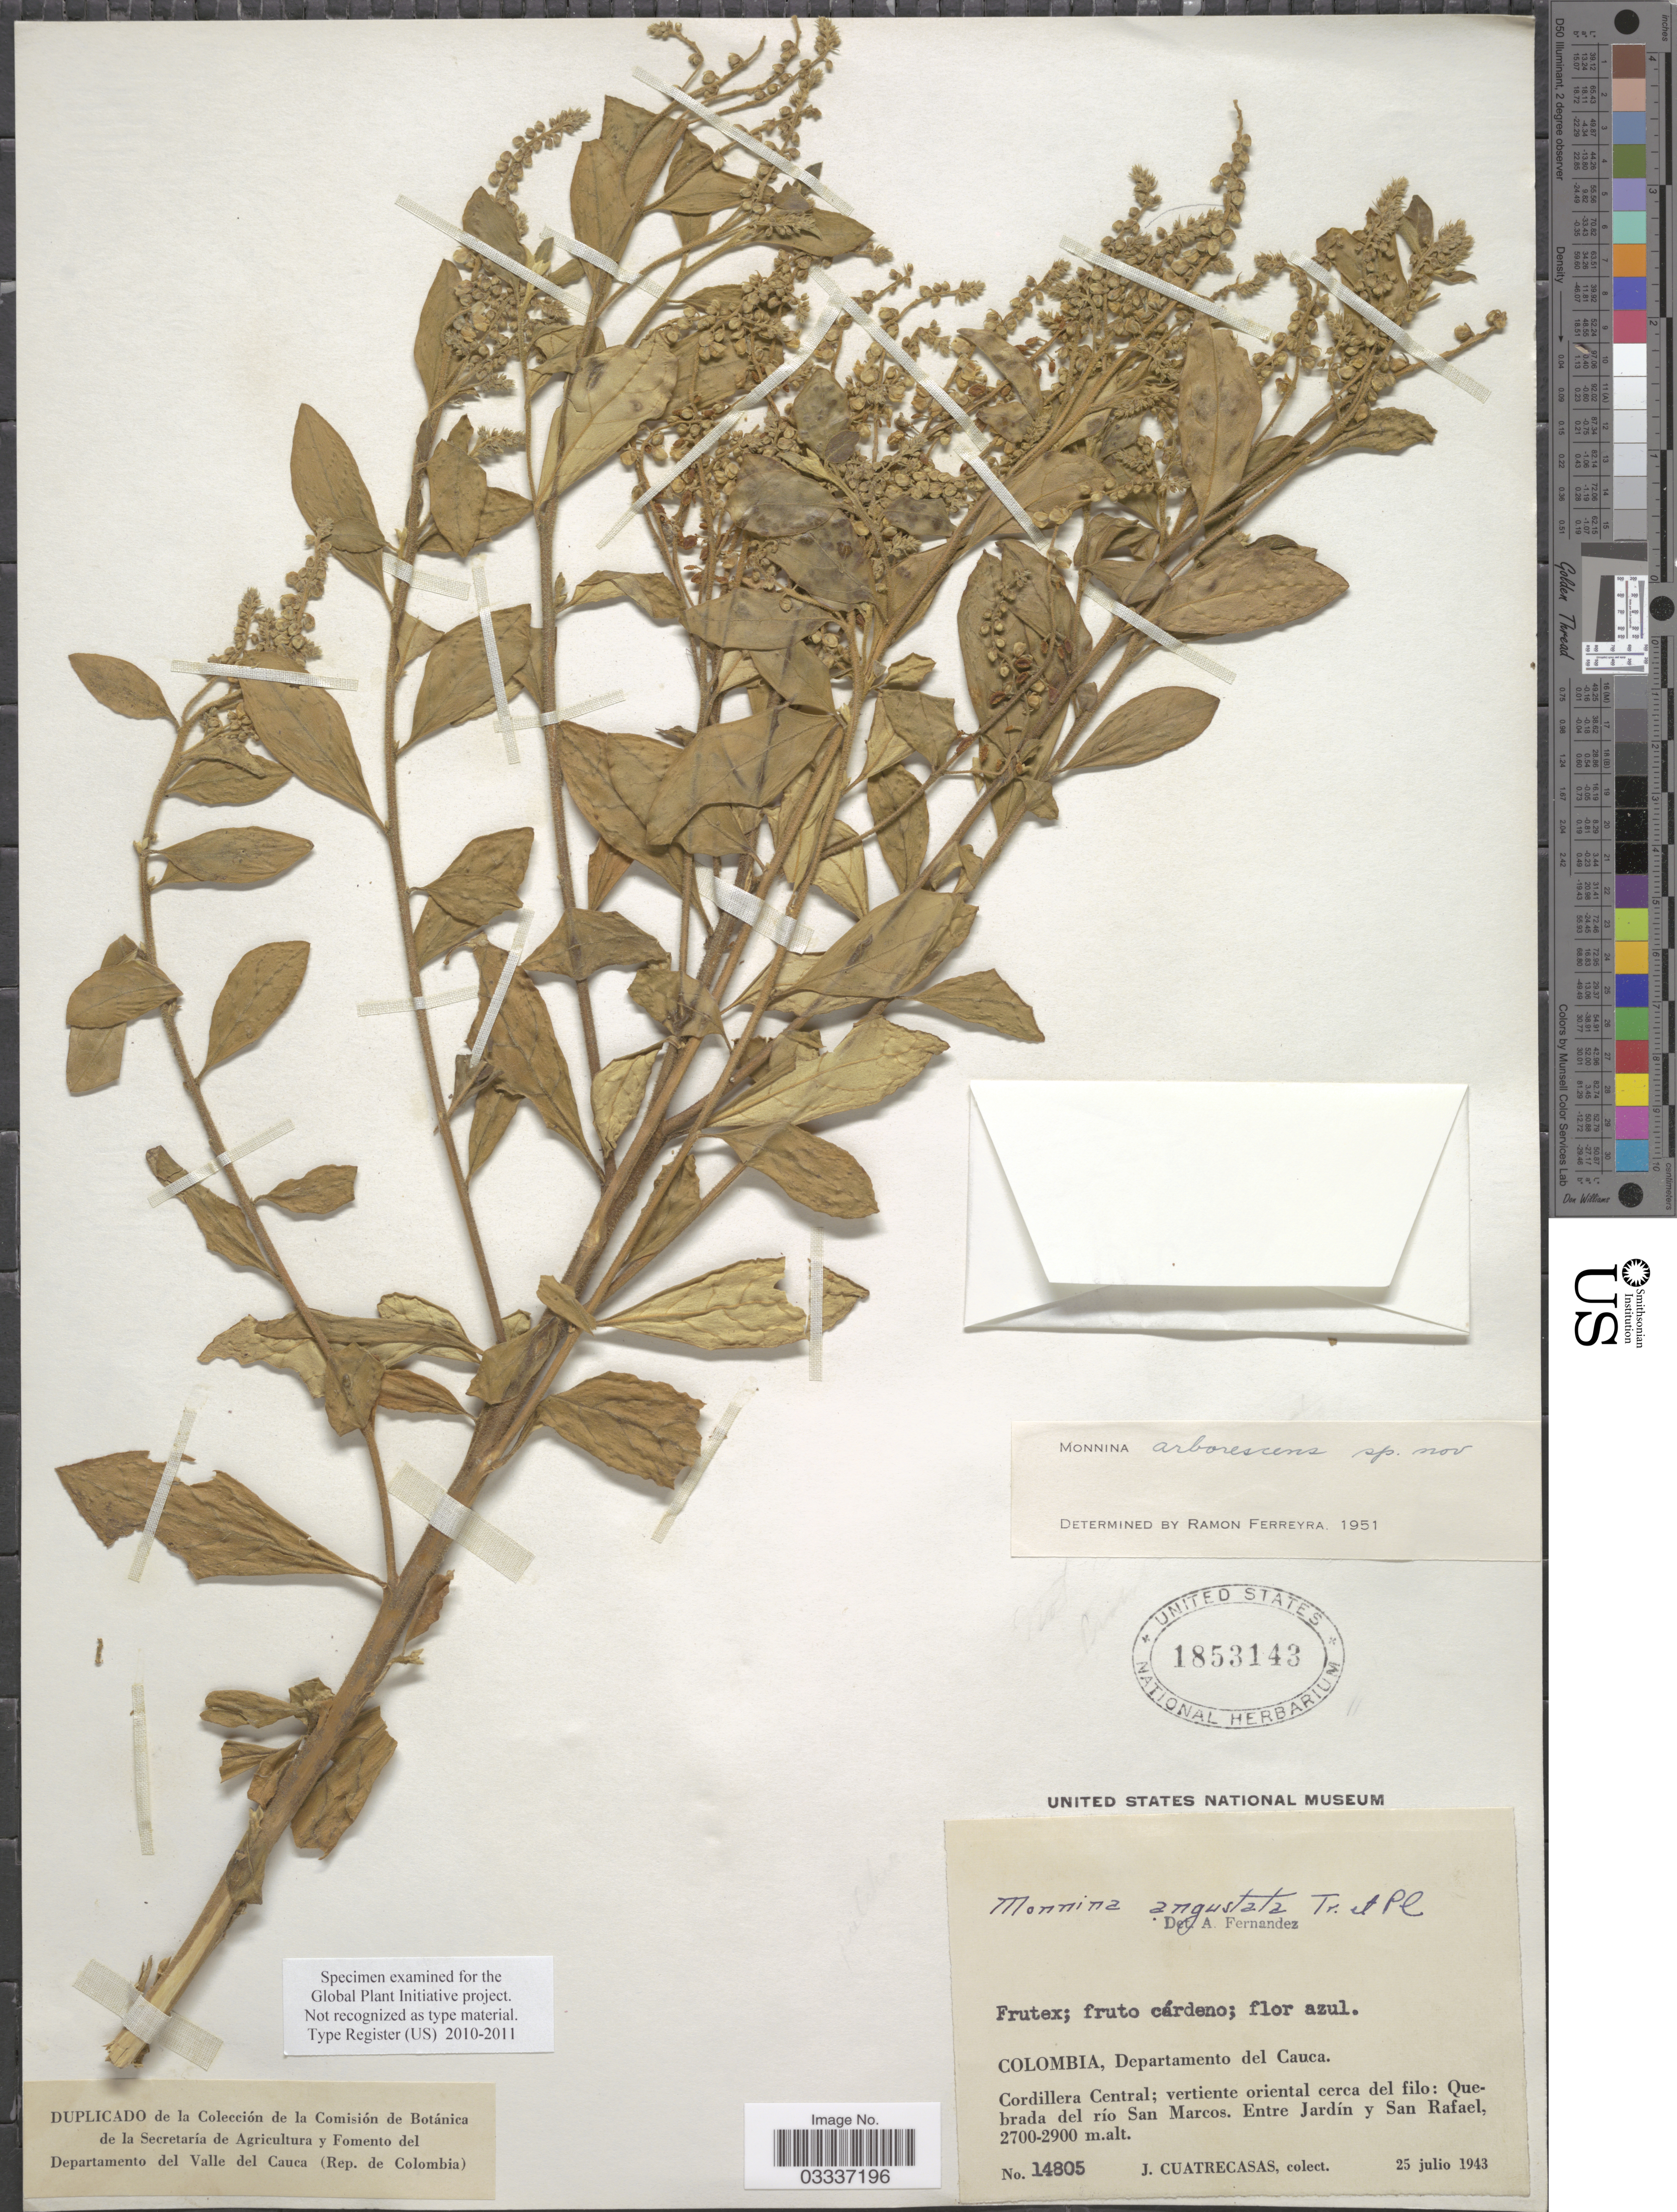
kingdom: Plantae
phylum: Tracheophyta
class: Magnoliopsida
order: Fabales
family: Polygalaceae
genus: Monnina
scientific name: Monnina arborescens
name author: Ferreyra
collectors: J. Cuatrecasas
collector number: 14805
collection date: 1943-07-25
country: Colombia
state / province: Cauca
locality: Departamento del Cauca. Cordillera Central; vertiente oriental cerca del filo: Quebrada del río San Marcos. Entre Jardín y San Rafael.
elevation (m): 2700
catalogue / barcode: US 1853143